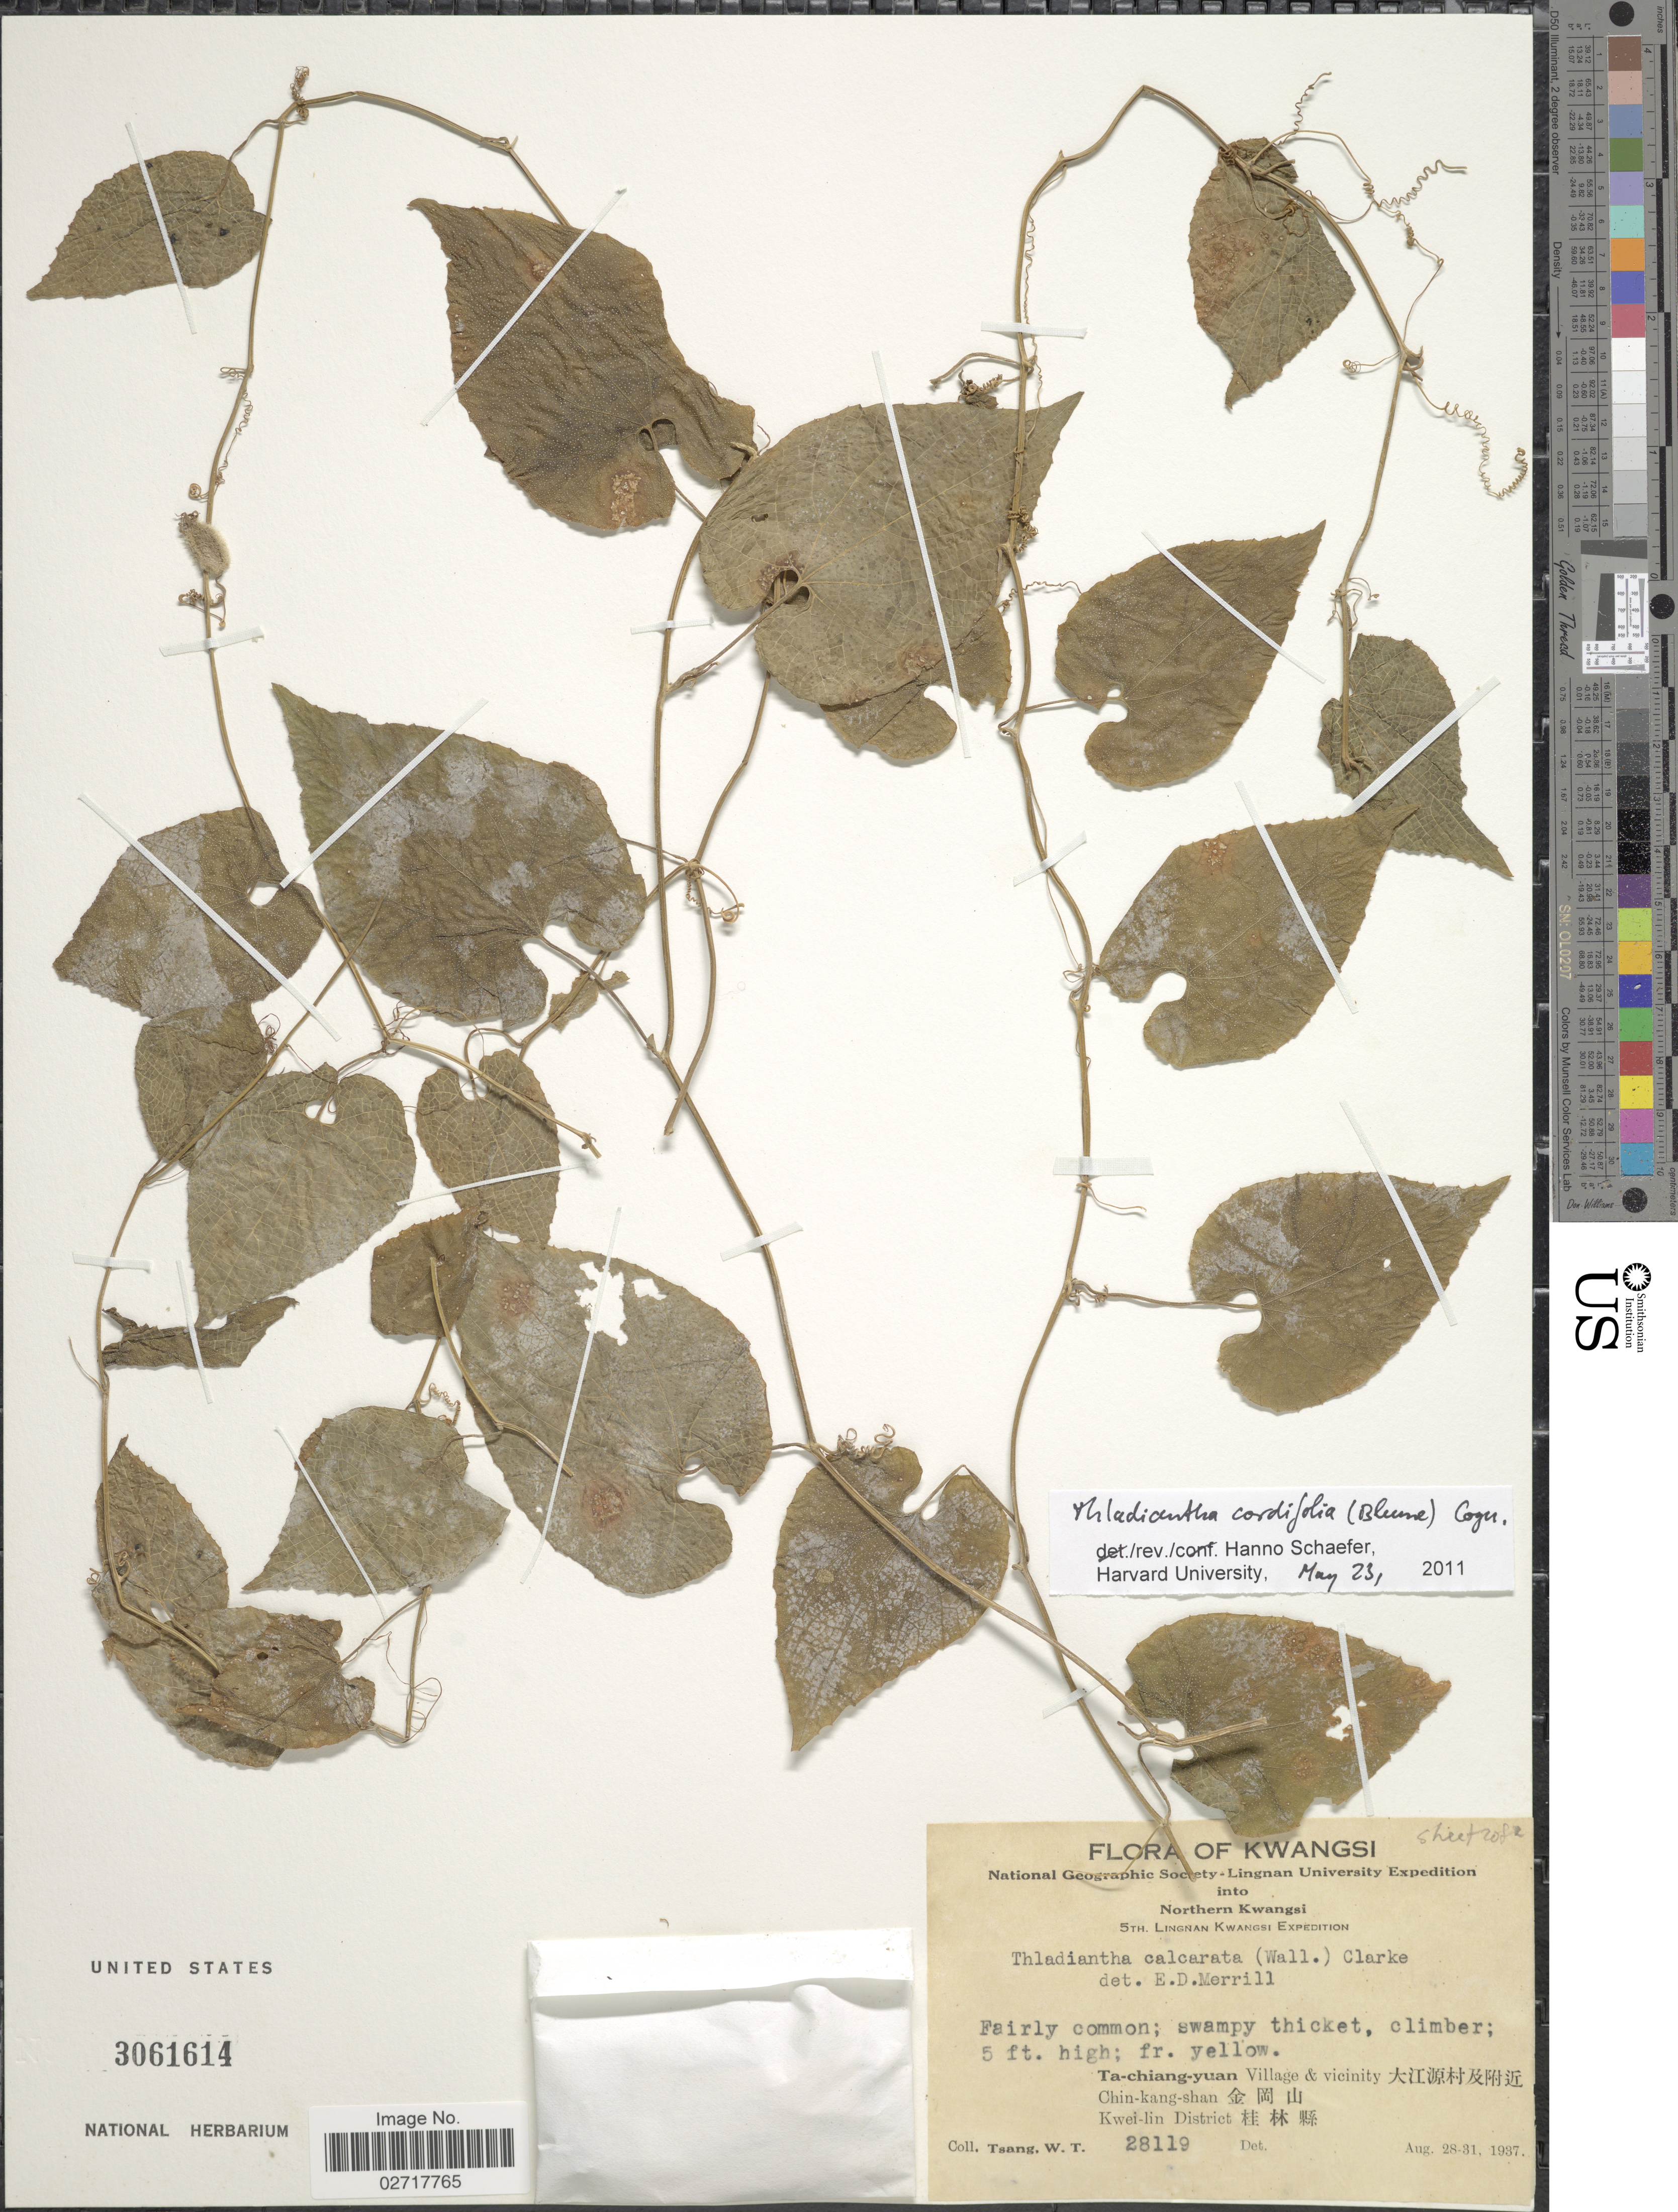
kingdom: Plantae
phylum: Tracheophyta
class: Magnoliopsida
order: Cucurbitales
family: Cucurbitaceae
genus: Thladiantha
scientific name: Thladiantha cordifolia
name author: (Blume) Cogn.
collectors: W. T. Tsang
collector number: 28119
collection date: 1937-08-28/1937-08-31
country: China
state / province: Guangxi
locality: Kwangsi. Northern Kwangsi. Ta-chiang-yuan Village and vicinity Chin-kang-shan Kwei-lin District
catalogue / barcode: US 3061614